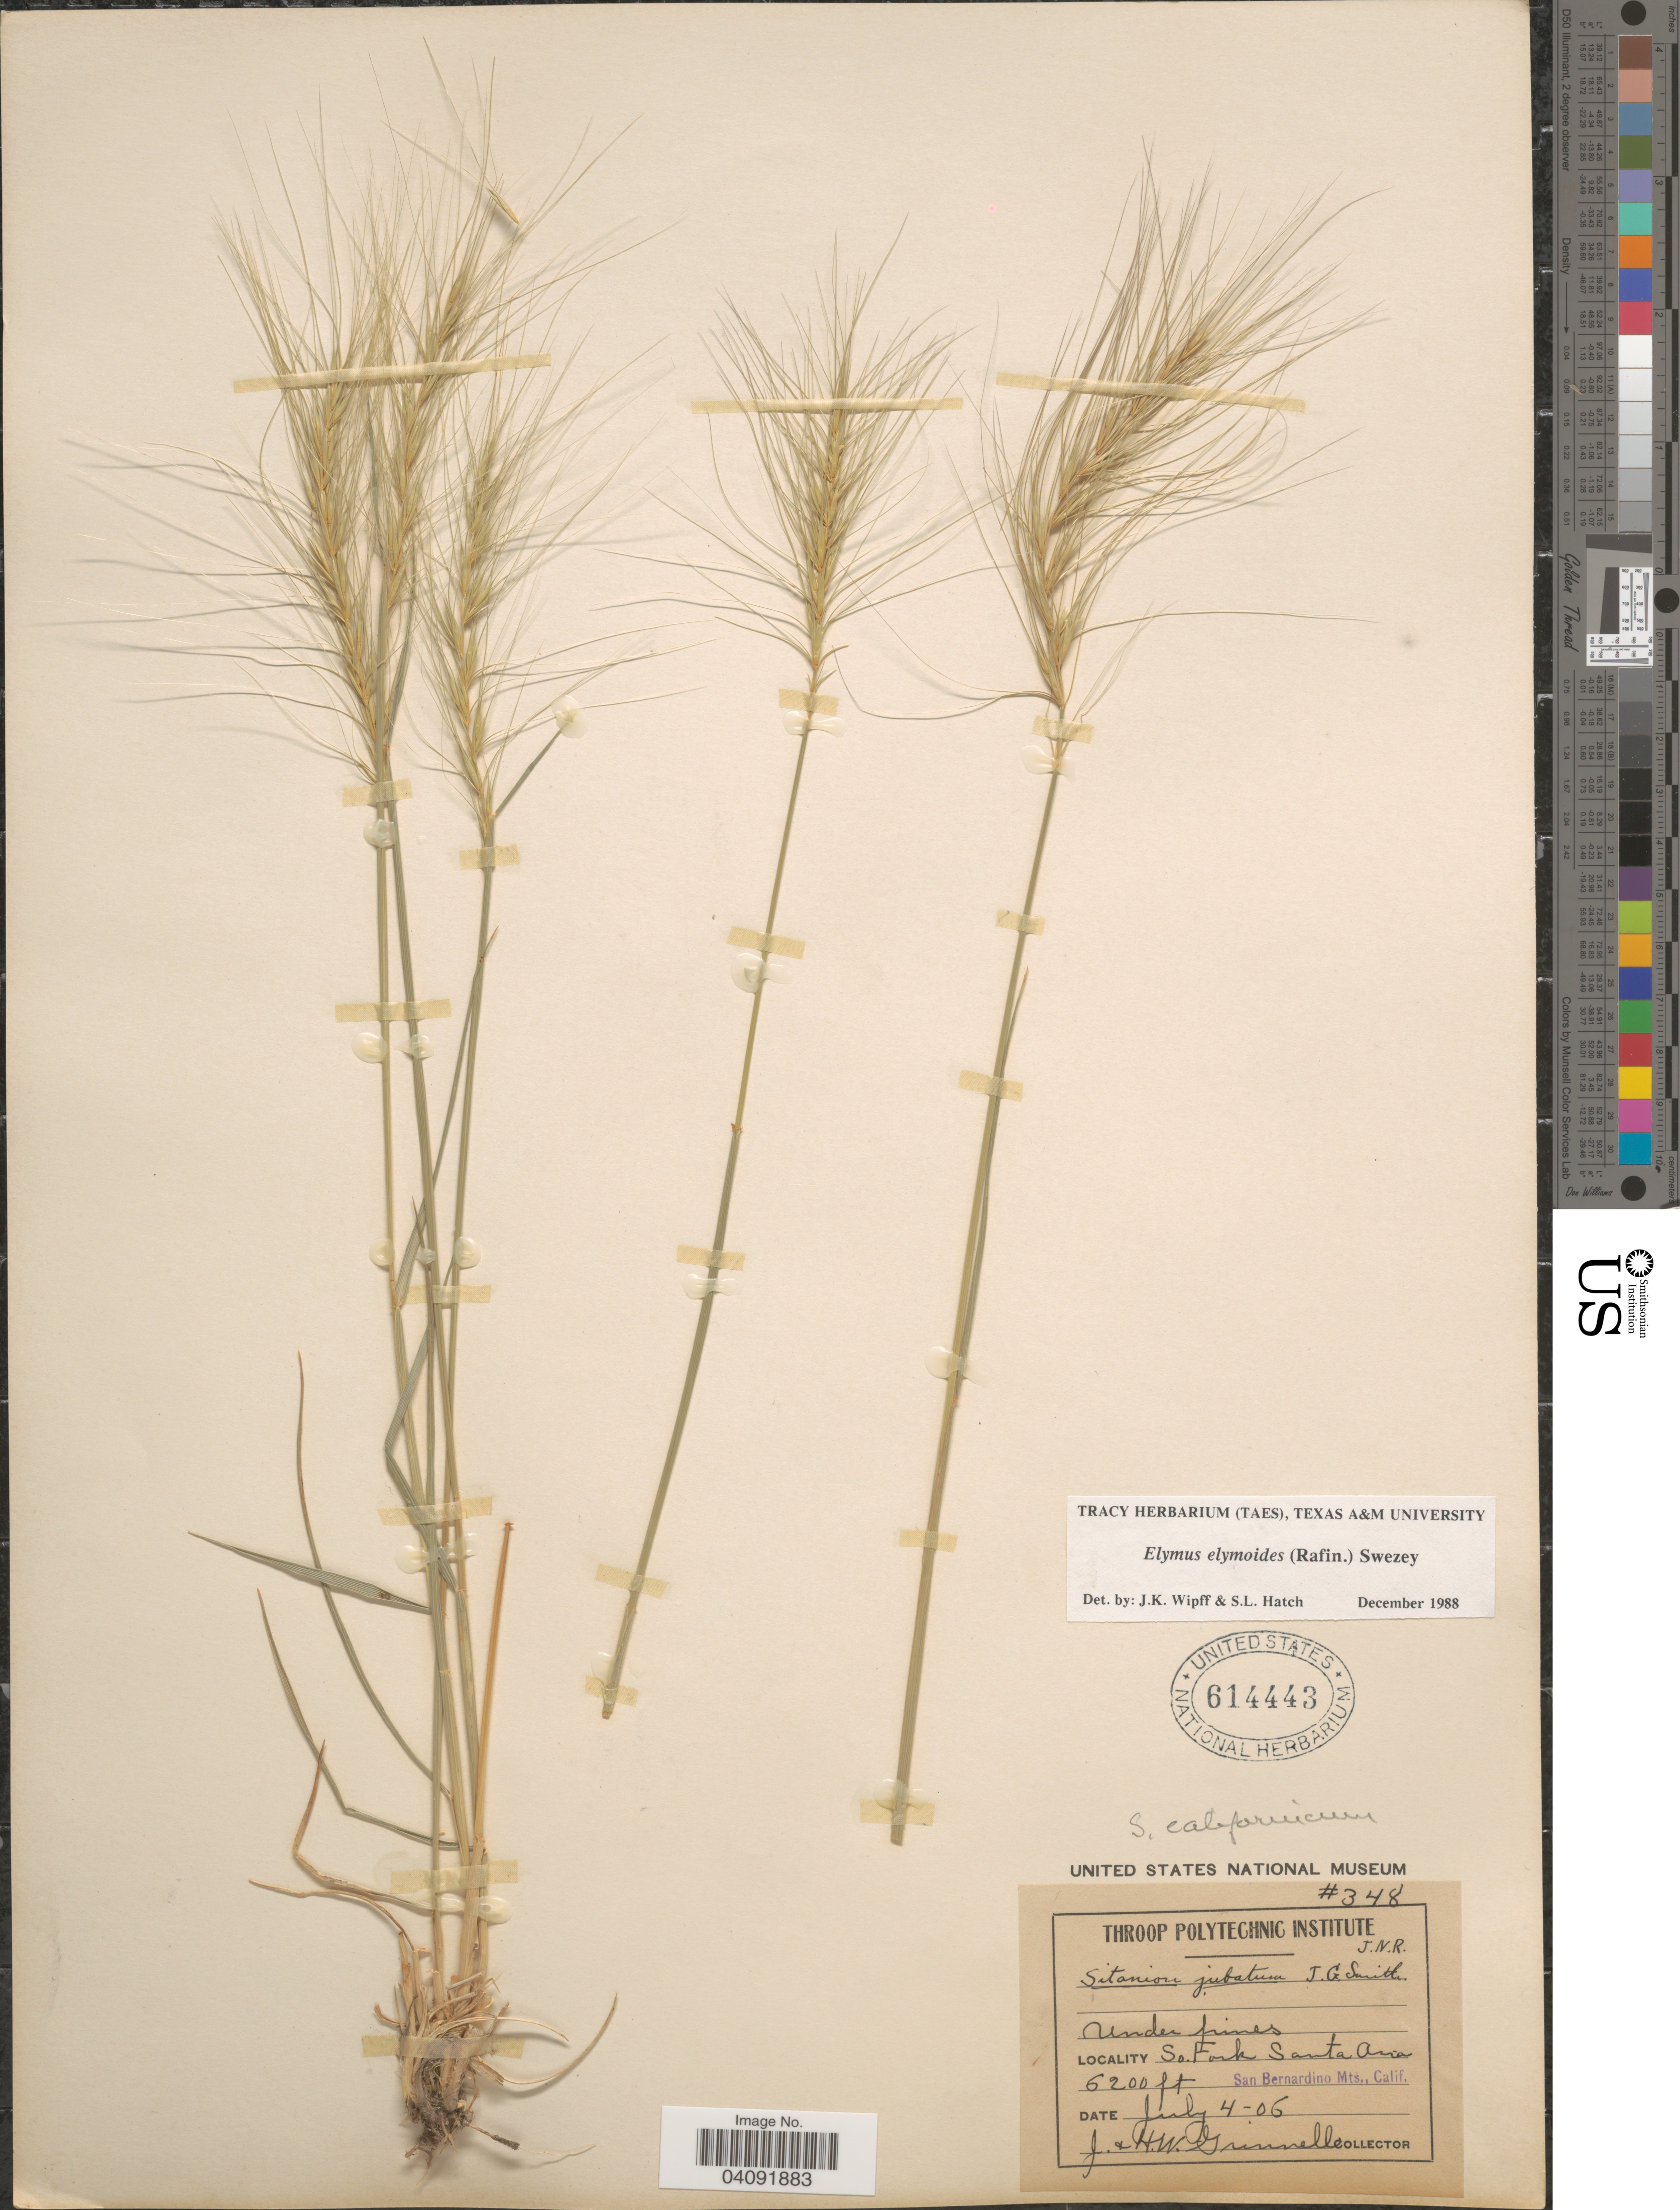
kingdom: Plantae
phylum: Tracheophyta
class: Liliopsida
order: Poales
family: Poaceae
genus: Elymus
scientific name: Elymus elymoides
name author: (Raf.) Swezey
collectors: J. Grinnell & H. Grinnell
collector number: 348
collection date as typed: Transcribed d/m/y: 4/7/6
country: United States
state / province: California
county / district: San Bernardino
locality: Under pines. So. Fork Santa Ana, San Bernardino Mts.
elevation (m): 1890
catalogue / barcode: US 614443